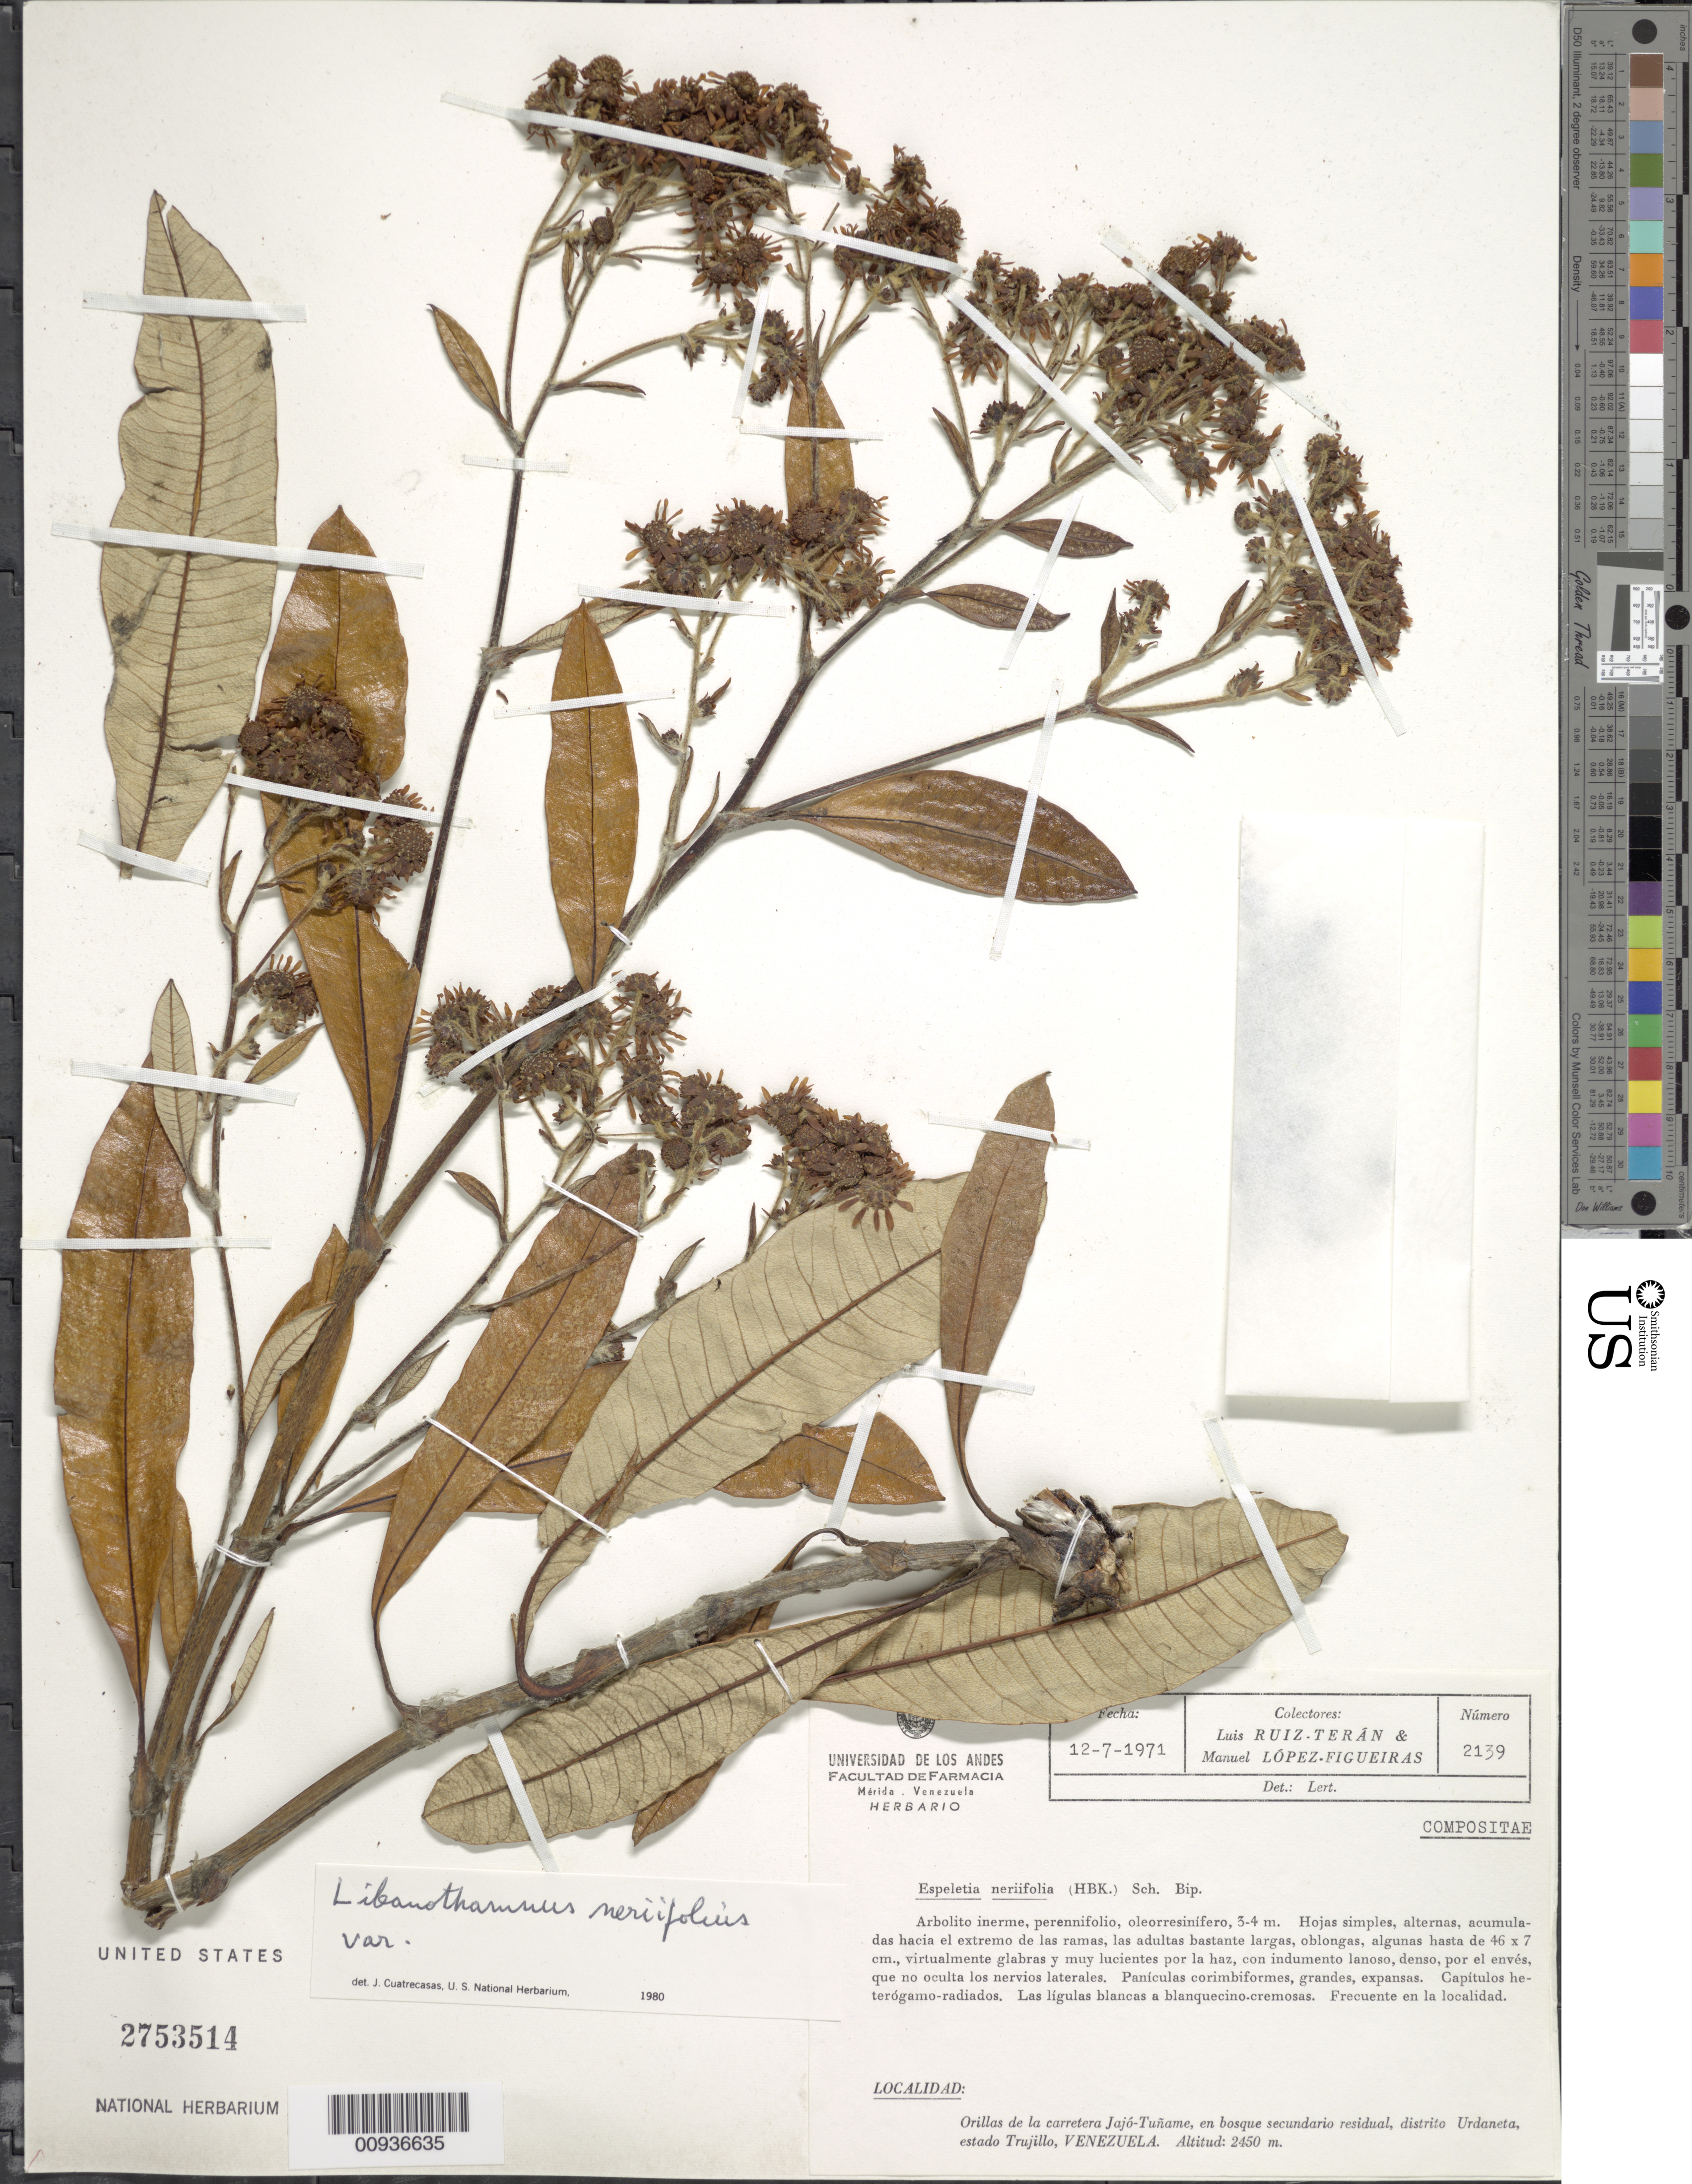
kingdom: Plantae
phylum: Tracheophyta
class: Magnoliopsida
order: Asterales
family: Asteraceae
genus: Libanothamnus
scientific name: Libanothamnus neriifolius var. boconensis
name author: Cuatrec.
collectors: L. Teran & M. López Figueiras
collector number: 2139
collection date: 1971-07-12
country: Venezuela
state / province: Trujillo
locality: Orillas de la carretera Jajo-Tuname, distrito Urdaneta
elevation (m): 2450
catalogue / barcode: US 2753514